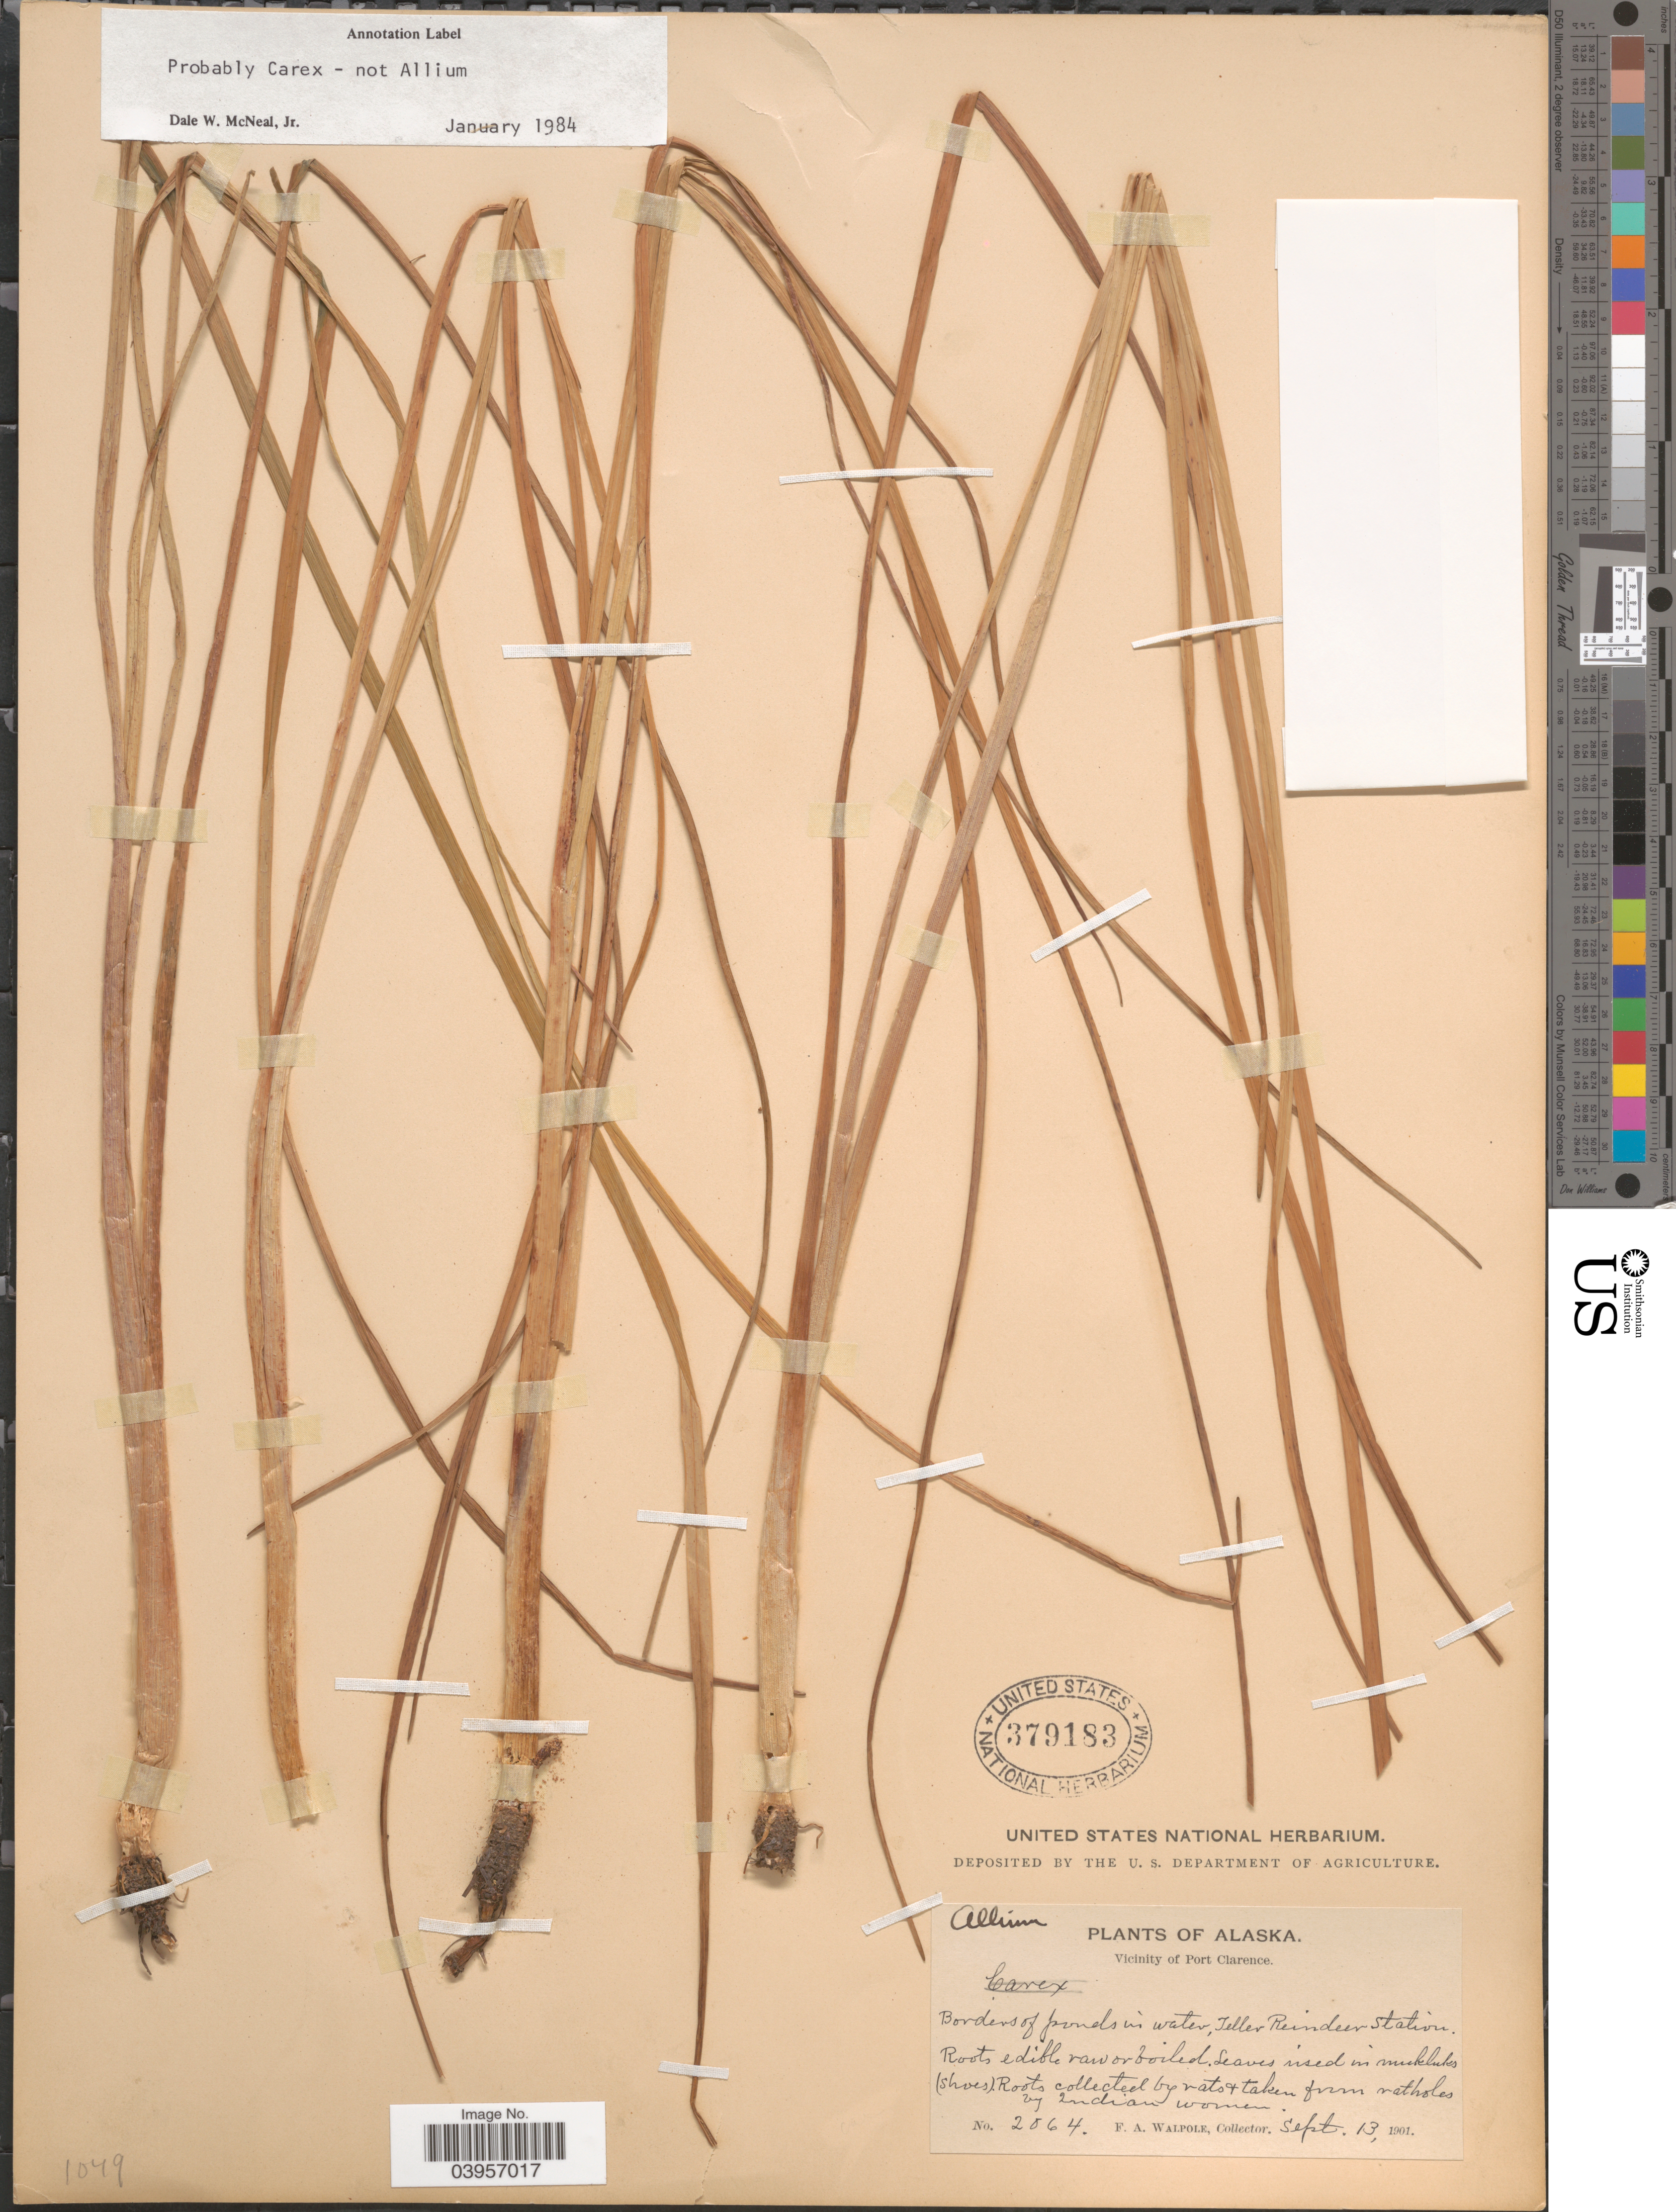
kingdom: Plantae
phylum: Tracheophyta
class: Liliopsida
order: Asparagales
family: Amaryllidaceae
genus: Allium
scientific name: Allium sp.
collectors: F. Walpole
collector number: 2064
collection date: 1901-09-13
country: United States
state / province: Alaska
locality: Vicinity of Port Clarence. Borders of ponds in water, Teller Reindeer Station.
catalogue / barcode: US 379183